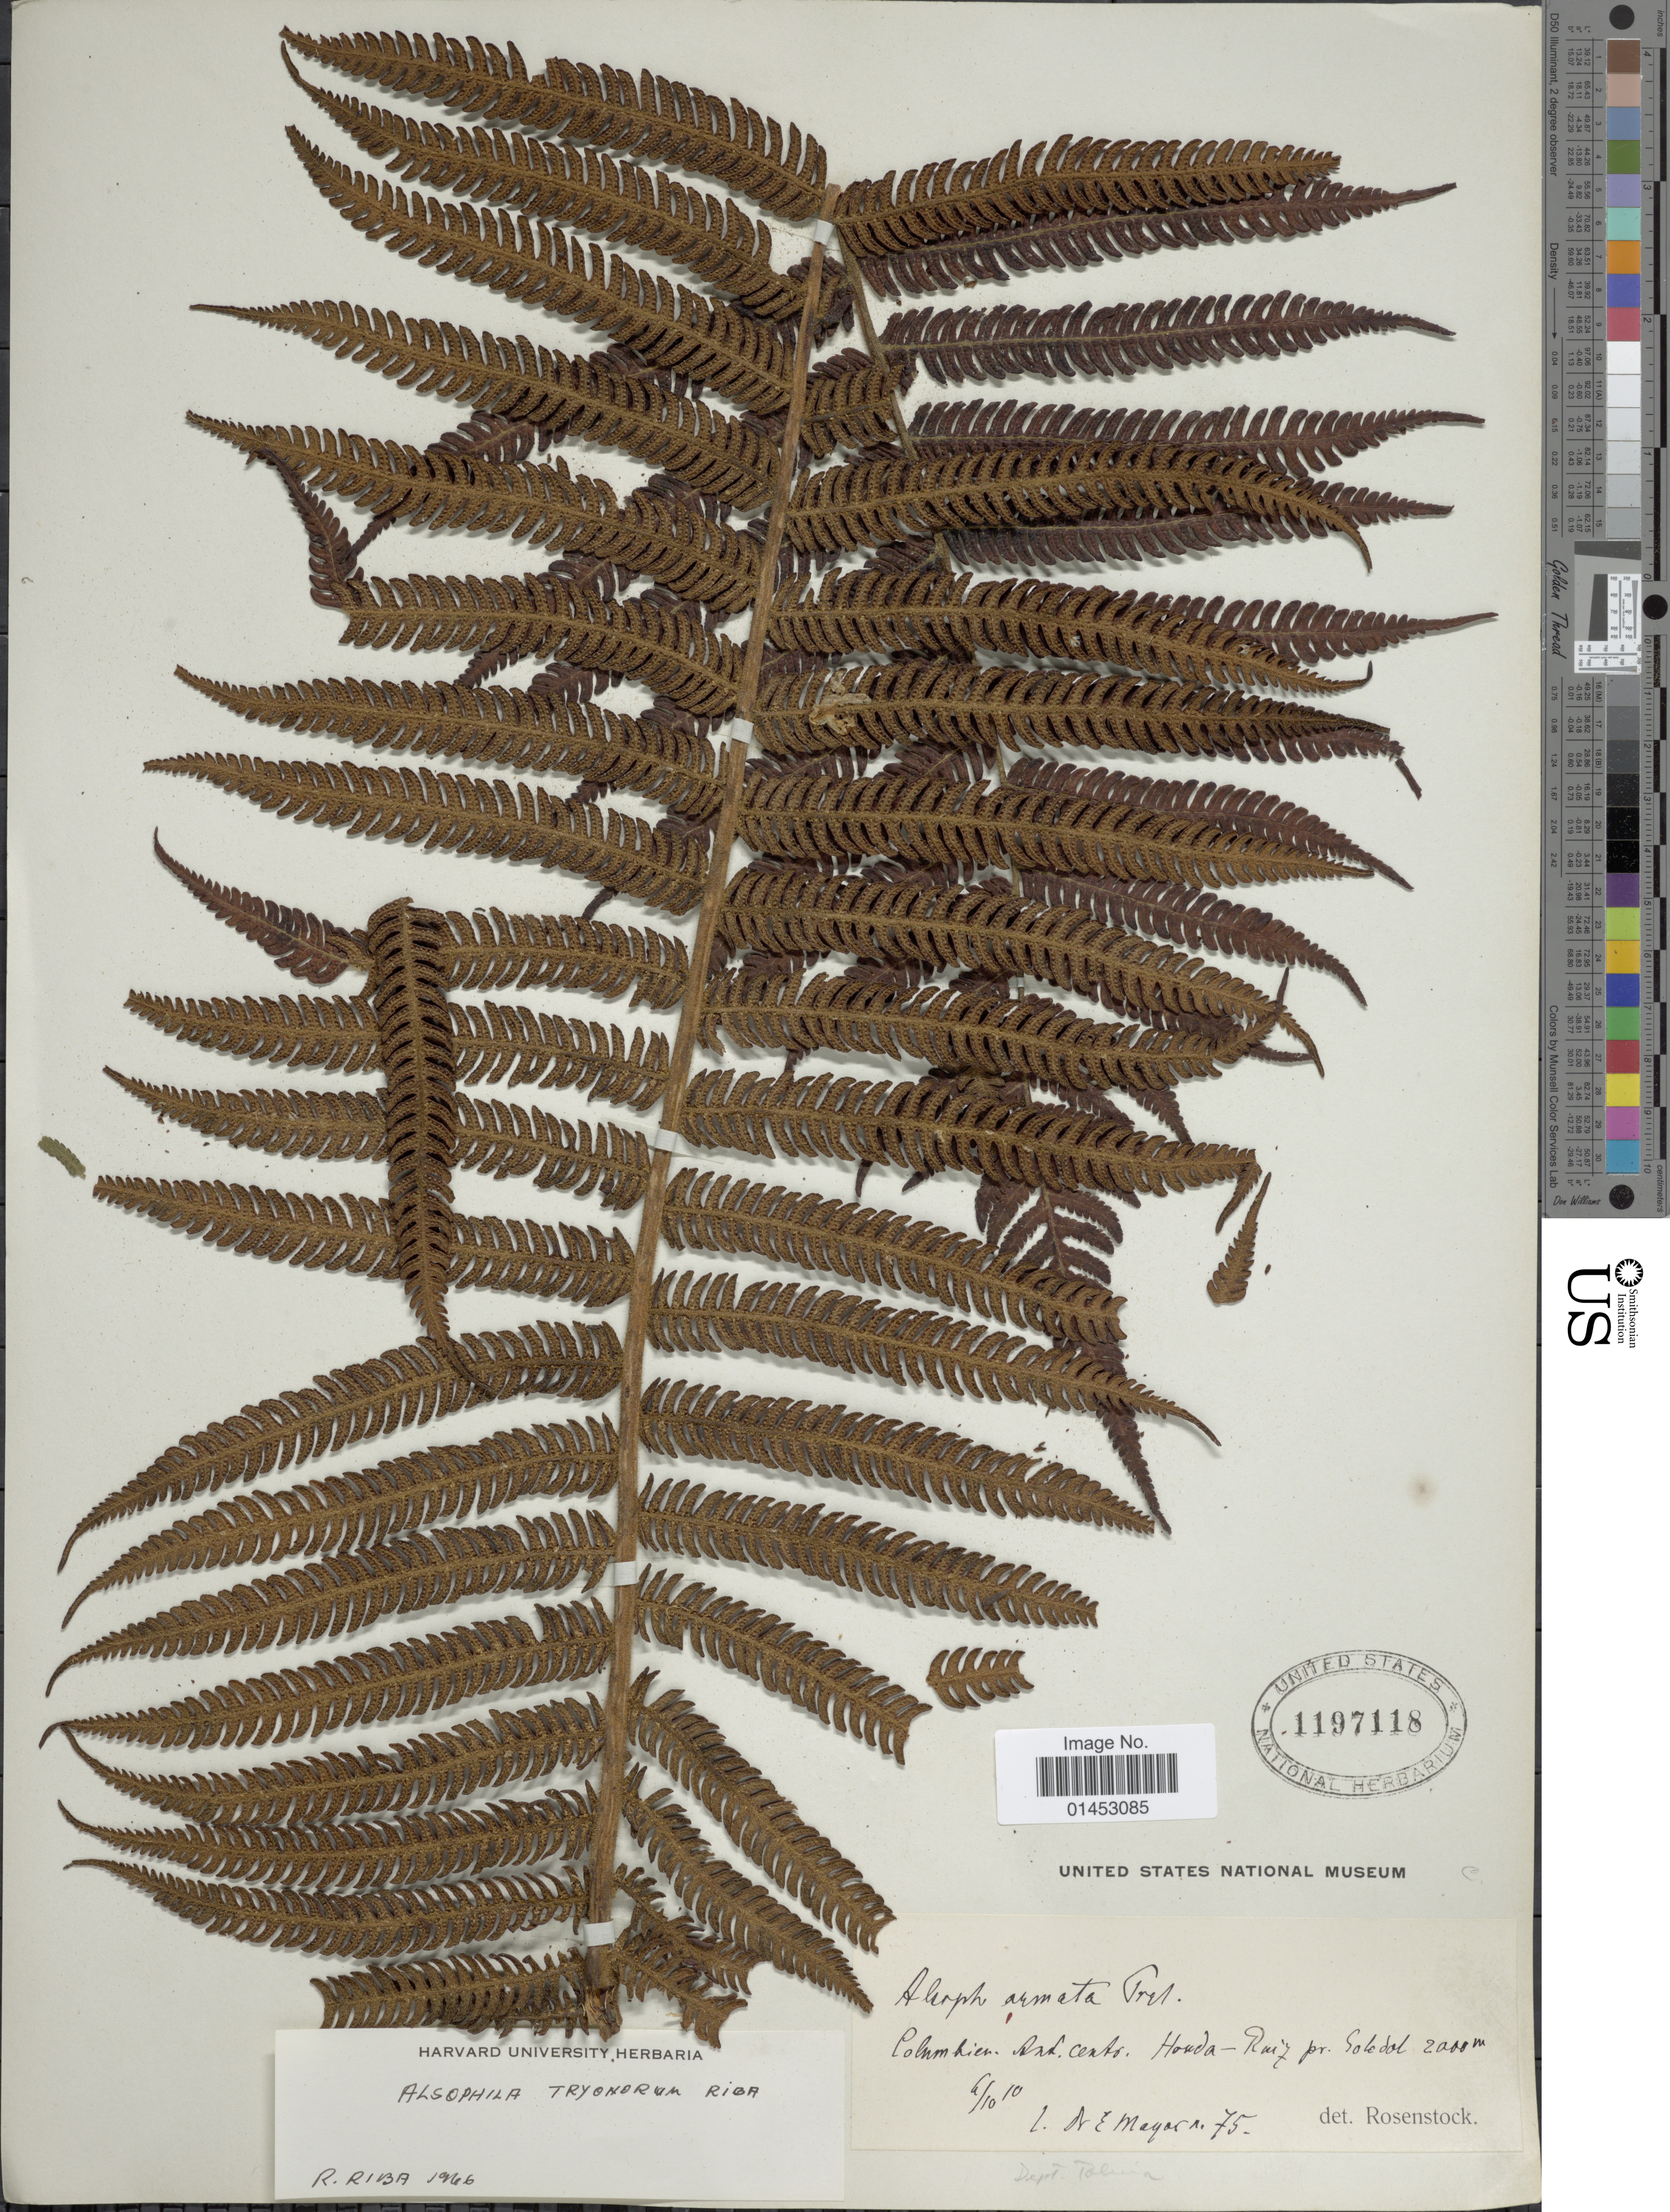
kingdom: Plantae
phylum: Tracheophyta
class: Polypodiopsida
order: Cyatheales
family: Cyatheaceae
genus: Cyathea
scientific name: Cyathea tryonorum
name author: (Riba) Lellinger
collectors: E. Meyer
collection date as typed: Transcribed d/m/y: 6/10/10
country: Colombia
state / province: Tolima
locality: And. centr. Honda - Ruiz pr. Soledad.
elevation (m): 2000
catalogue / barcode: US 1197118